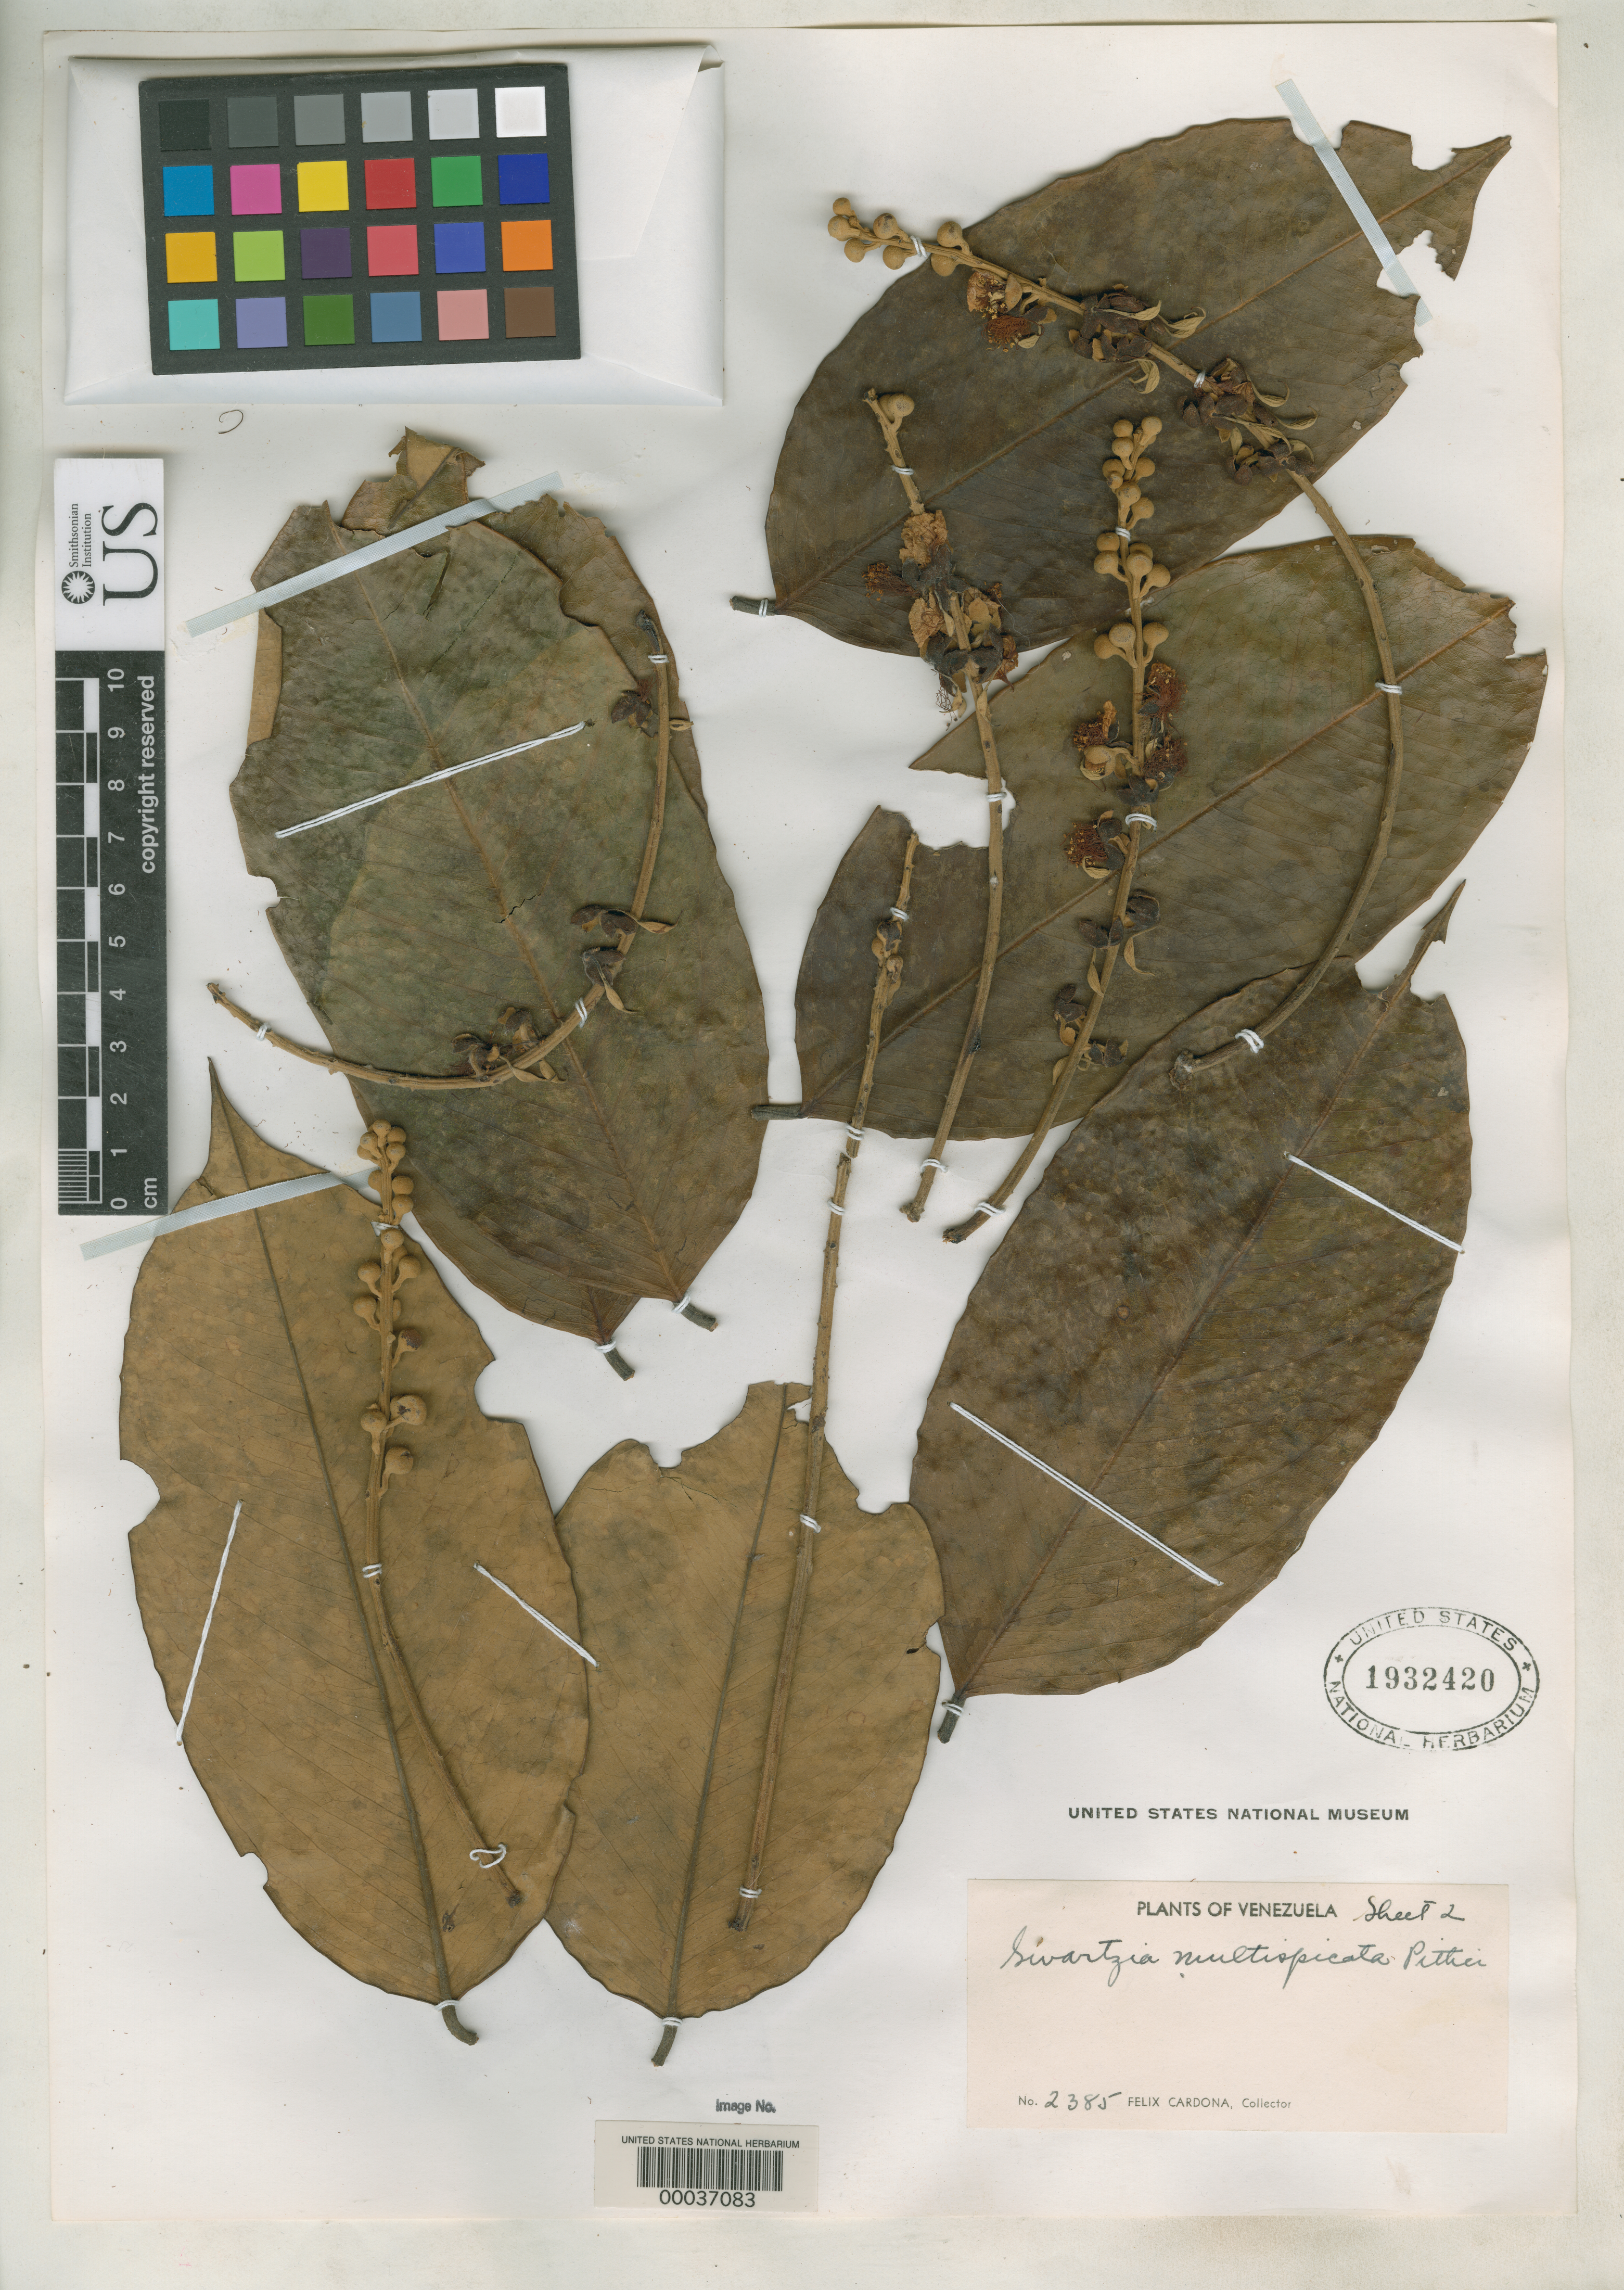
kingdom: Plantae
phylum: Tracheophyta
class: Magnoliopsida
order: Fabales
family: Fabaceae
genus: Swartzia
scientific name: Swartzia schomburgkii var. guayanensis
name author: R.S. Cowan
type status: Holotype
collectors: F. Cardona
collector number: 2385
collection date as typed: Nov 1947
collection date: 1947-11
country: Venezuela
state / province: Bolivar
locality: Junction of Rios Aicha and Ikaburu.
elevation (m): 440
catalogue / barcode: US 1932420